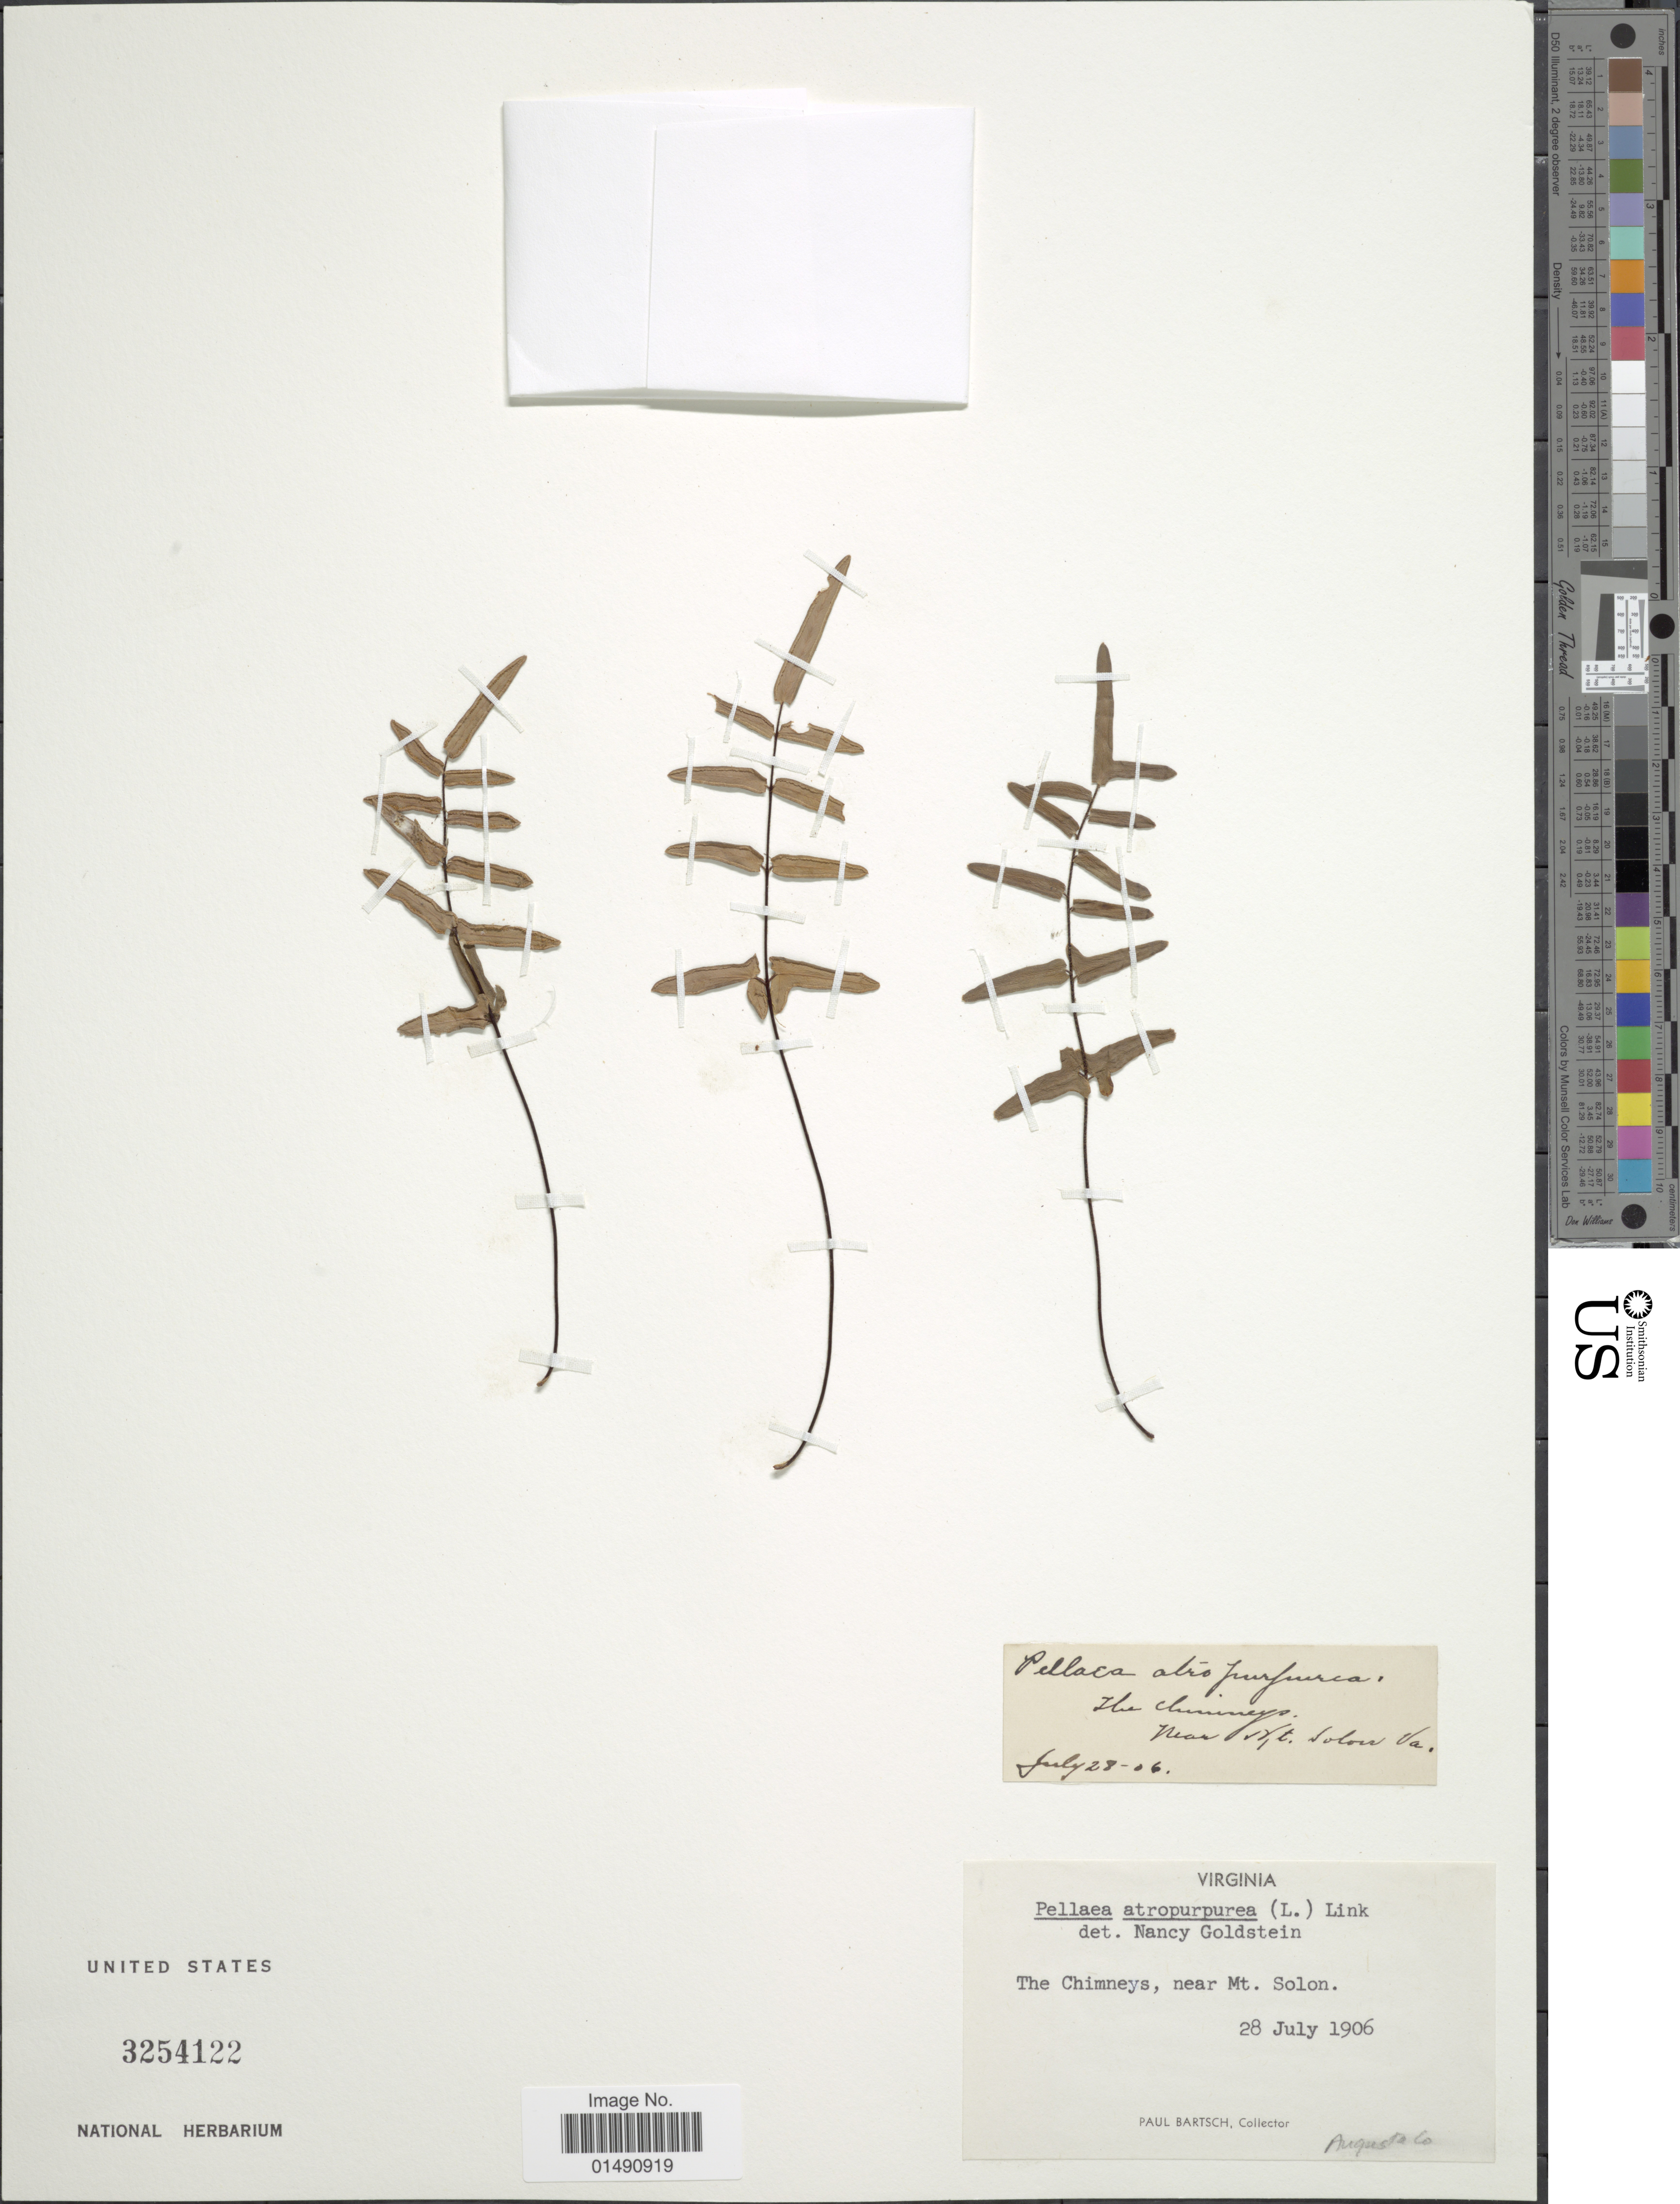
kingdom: Plantae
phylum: Tracheophyta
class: Polypodiopsida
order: Polypodiales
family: Pteridaceae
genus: Pellaea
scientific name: Pellaea atropurpurea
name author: (L.) Link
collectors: P. Bartsch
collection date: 1906-07-28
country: United States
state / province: Virginia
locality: The Chimneys, near Mt. Solon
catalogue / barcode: US 3254122